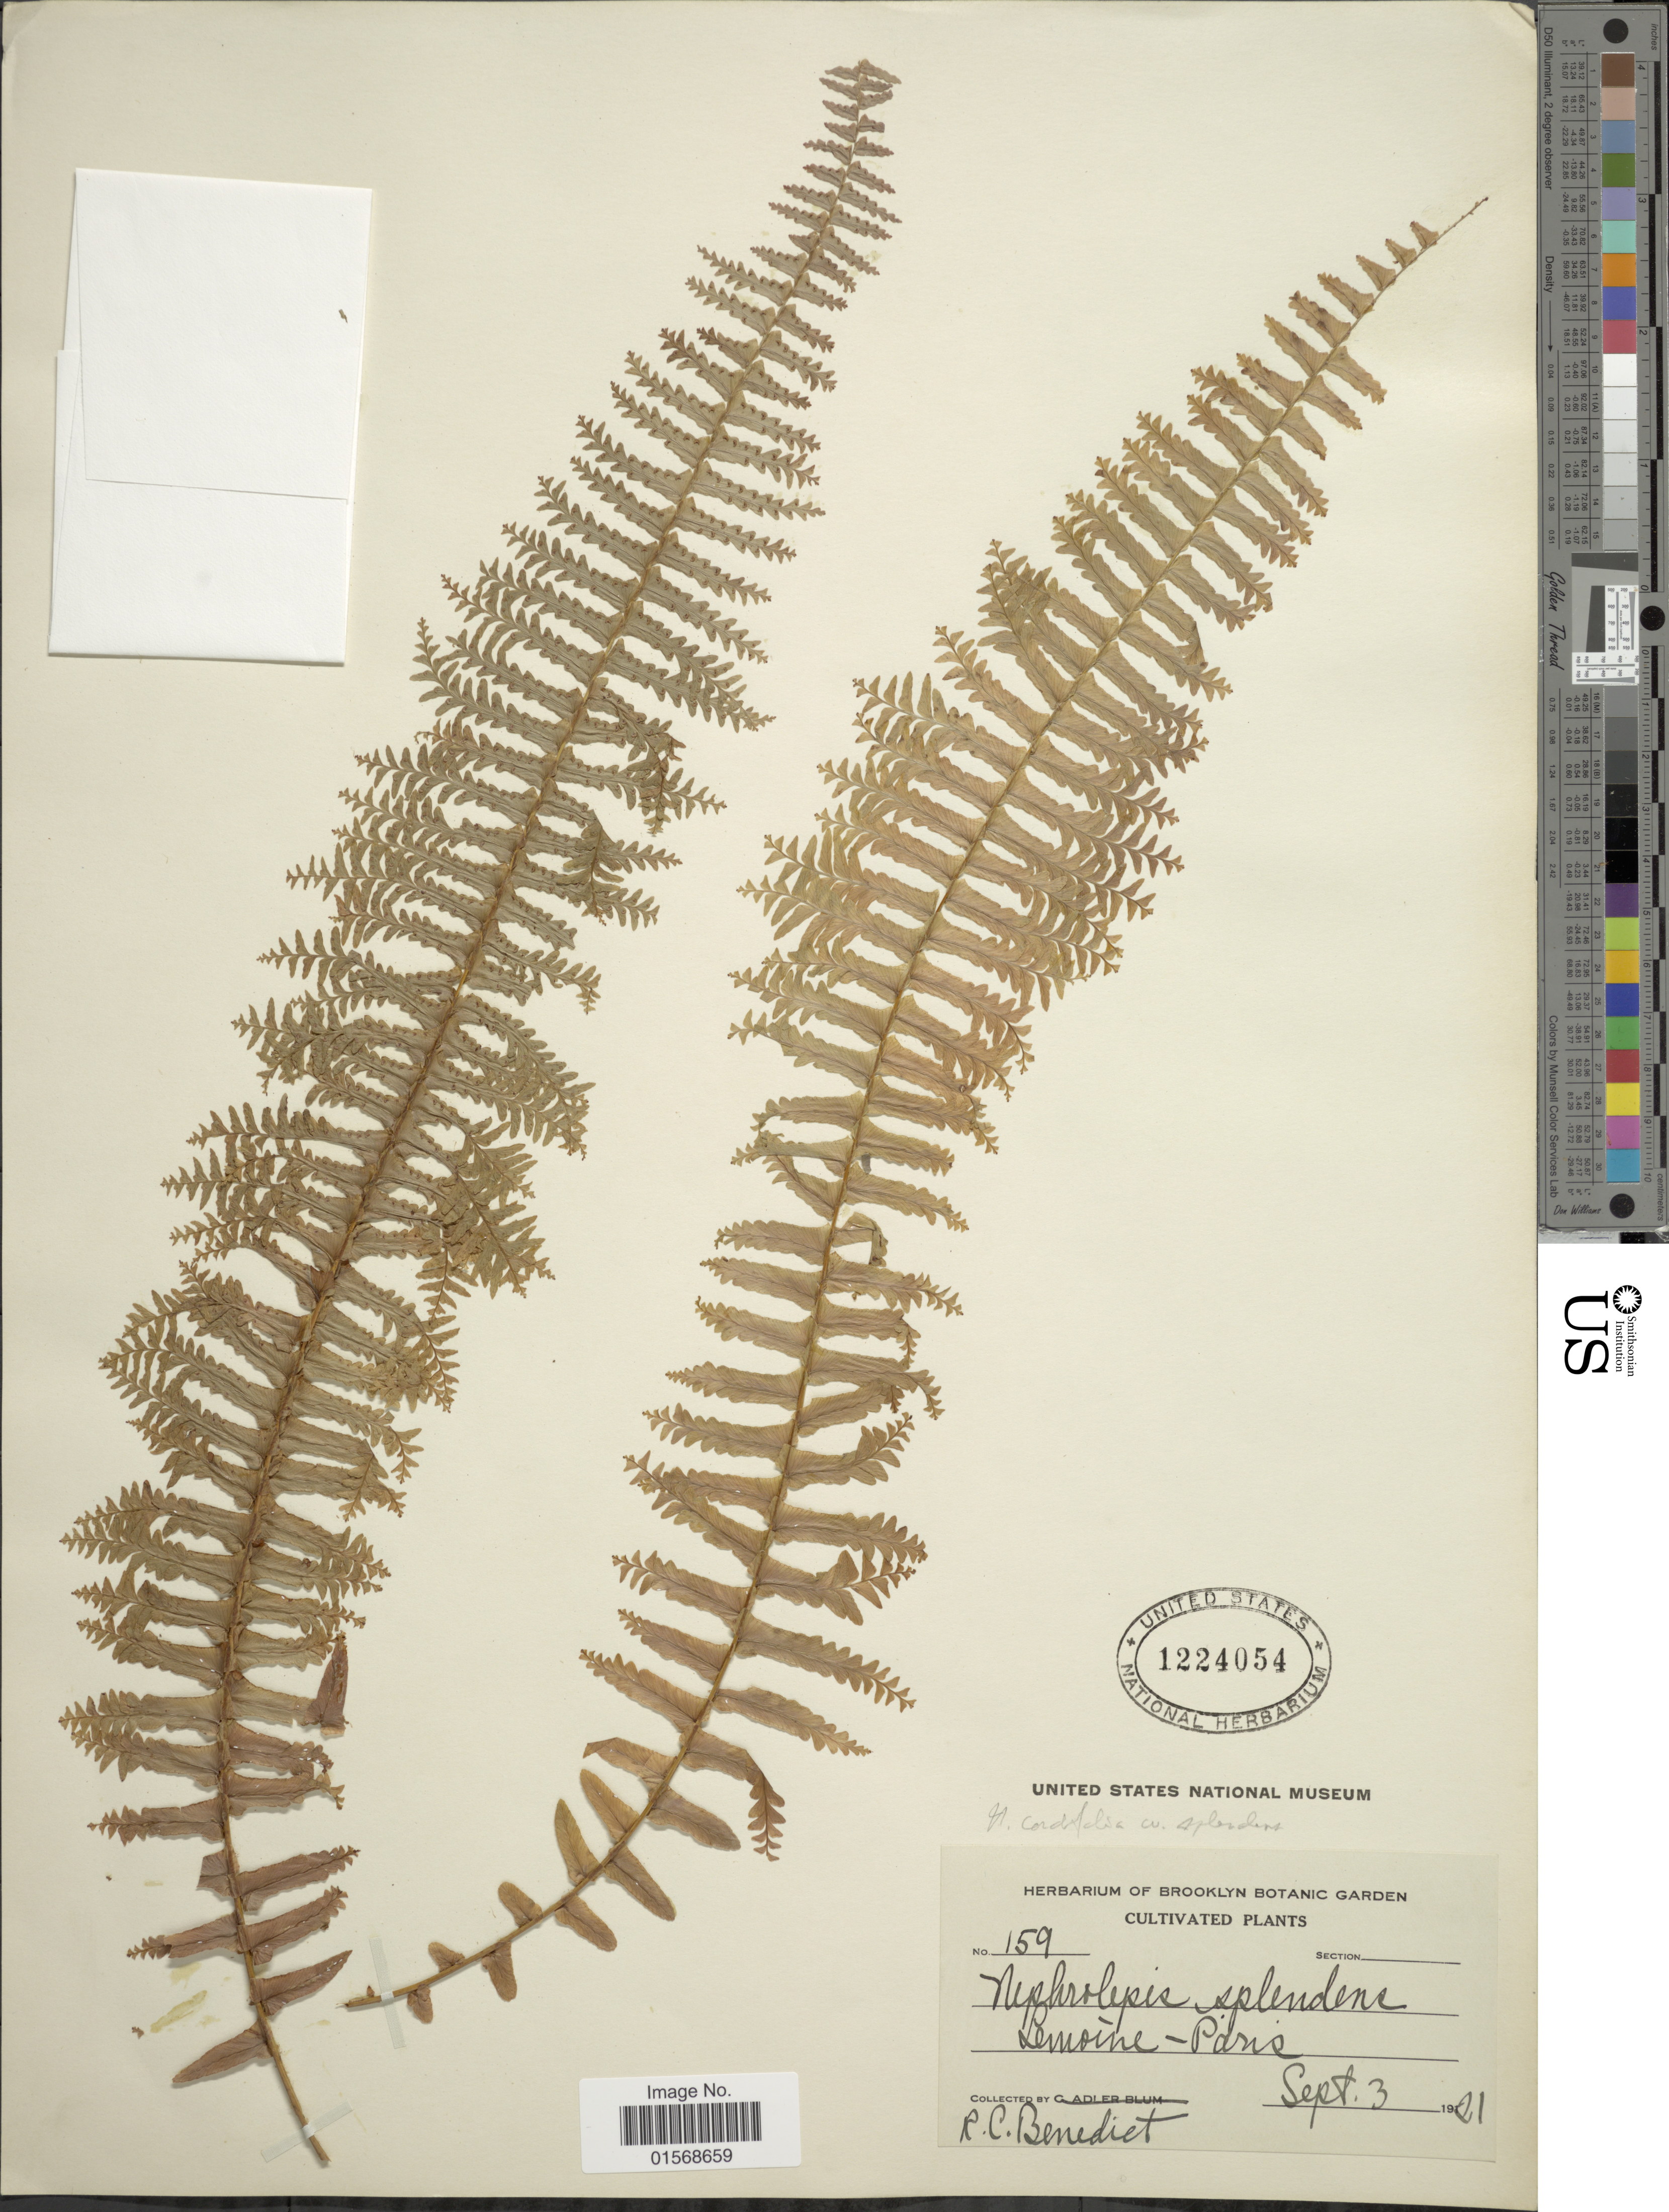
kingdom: Plantae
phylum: Tracheophyta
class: Polypodiopsida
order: Polypodiales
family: Nephrolepidaceae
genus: Nephrolepis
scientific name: Nephrolepis 'Splendens'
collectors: R. C. Benedict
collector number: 159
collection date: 1921-09-03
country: France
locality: Lemoine - Paris [interpreted]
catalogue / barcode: US 1224054